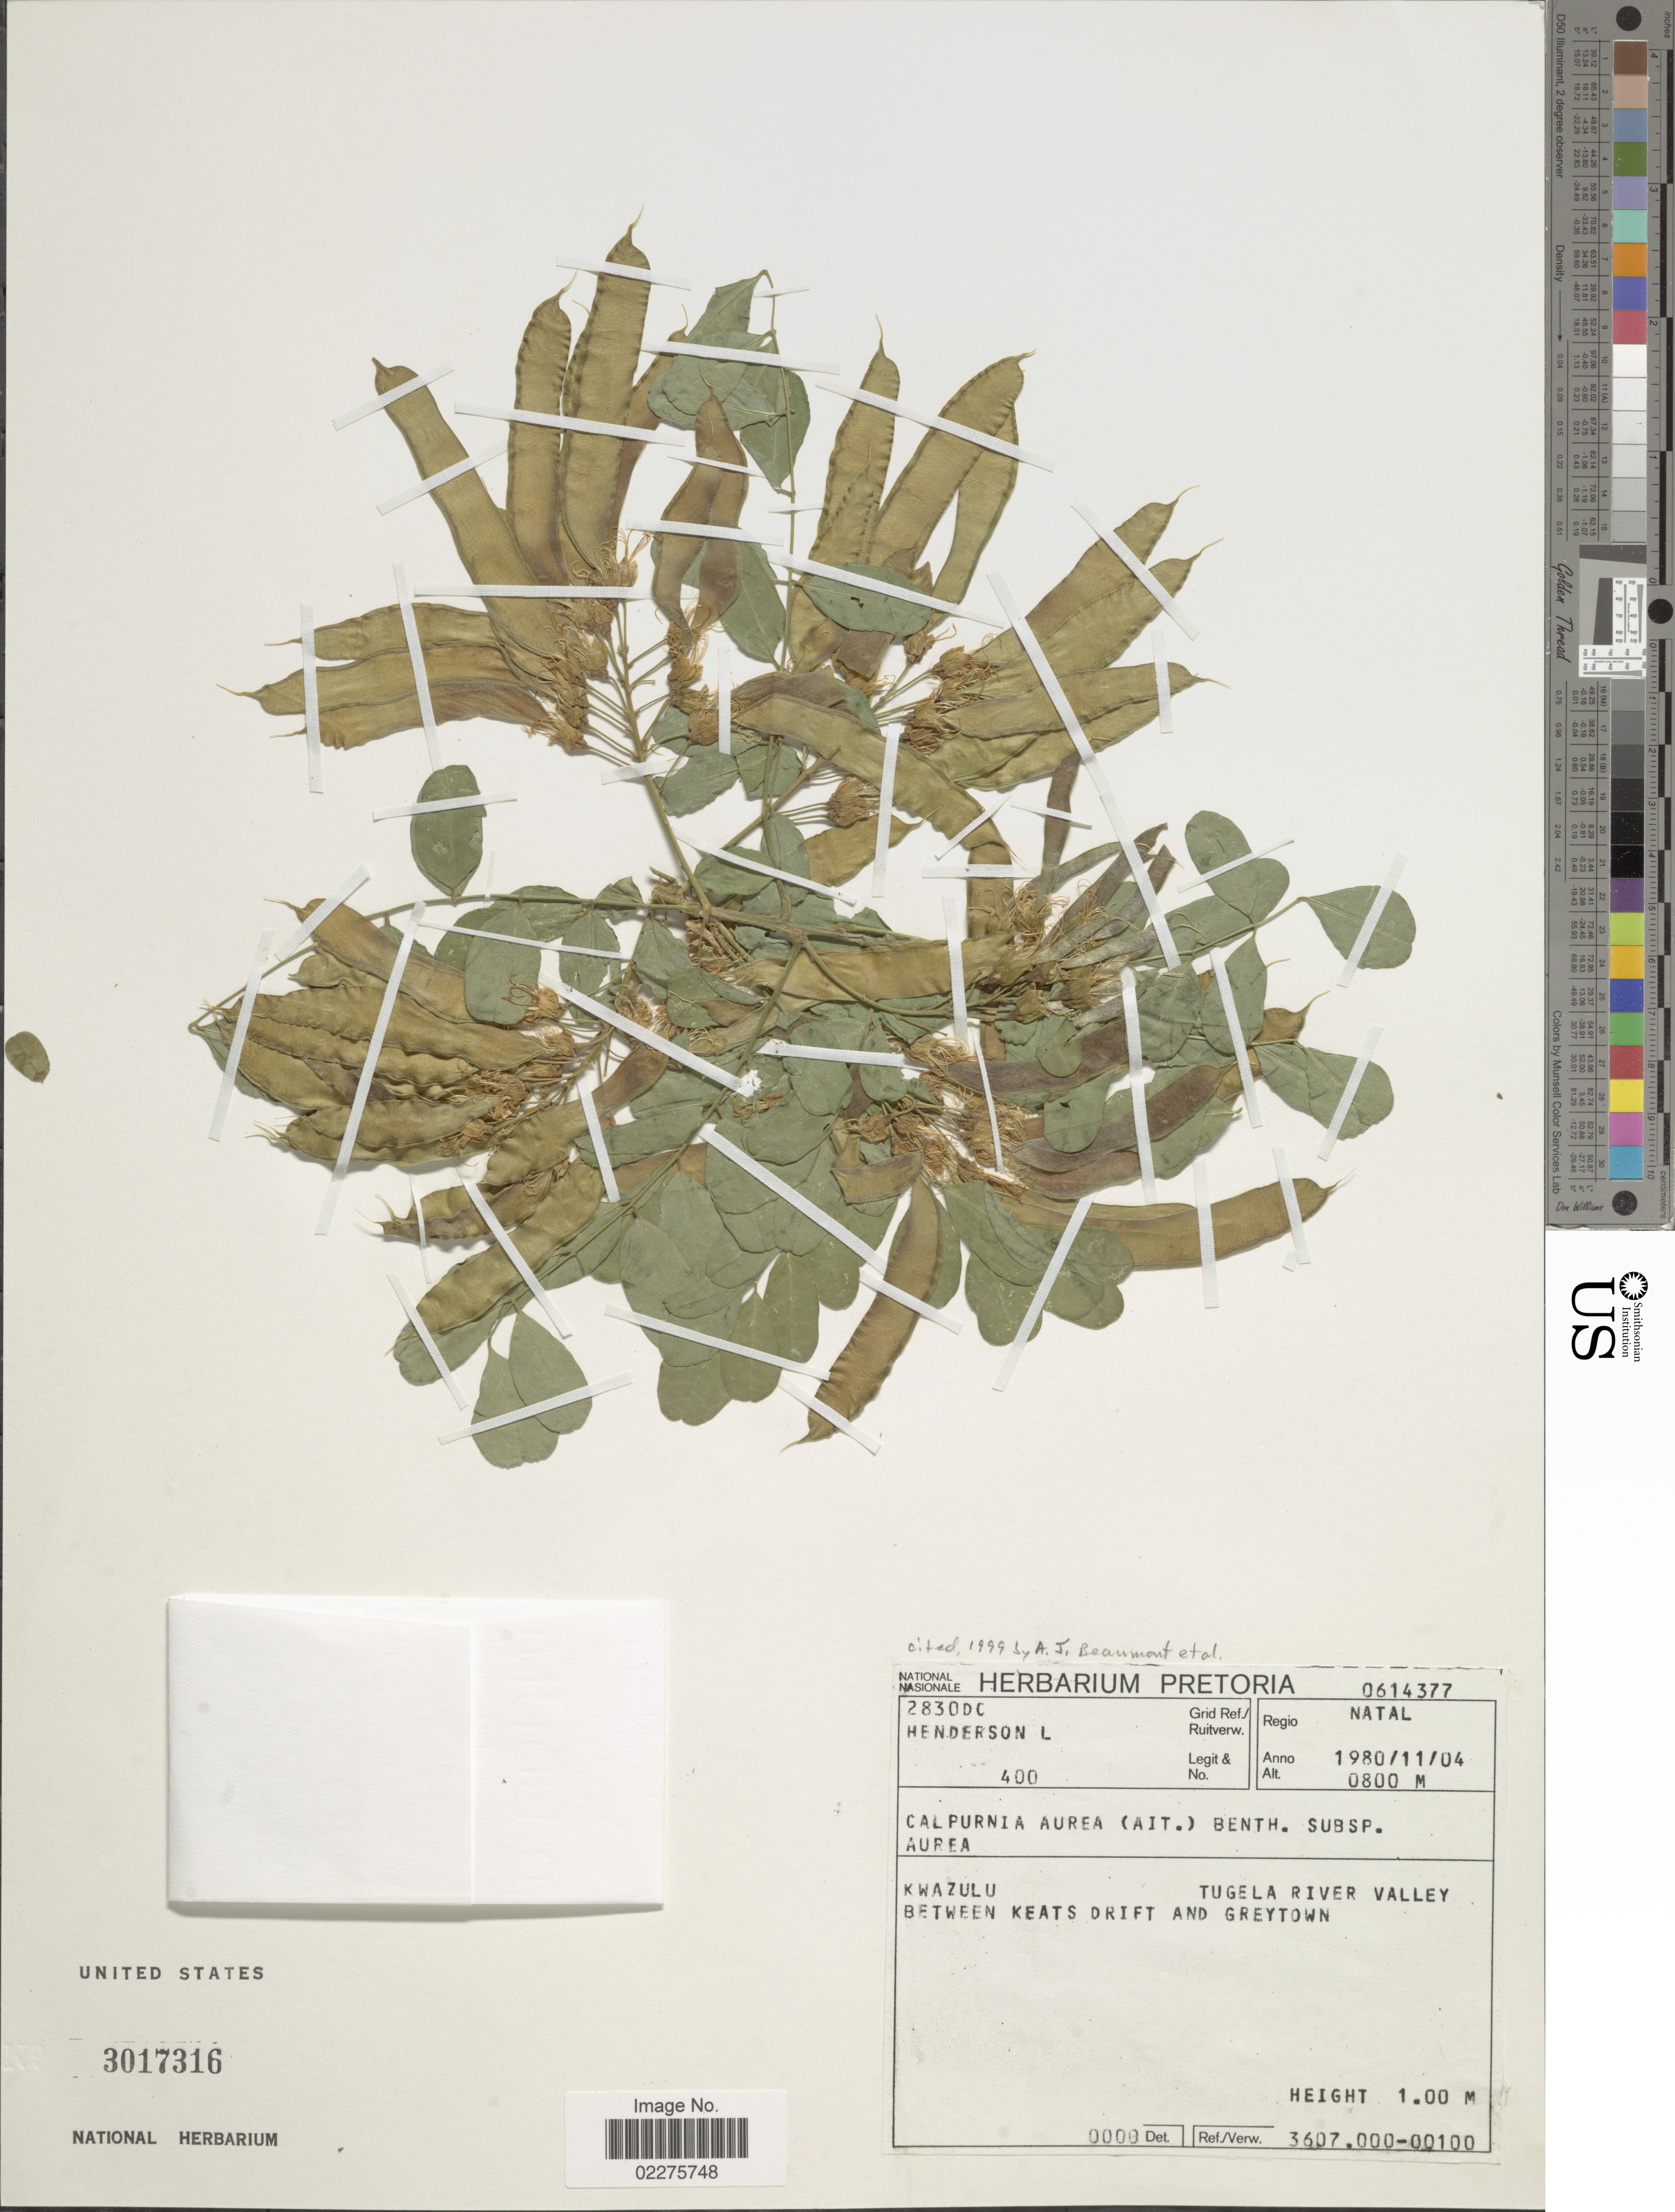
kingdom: Plantae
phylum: Tracheophyta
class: Magnoliopsida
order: Fabales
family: Fabaceae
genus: Calpurnia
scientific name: Calpurnia aurea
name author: (Aiton) Benth.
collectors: L. Henderson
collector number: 400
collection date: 1980-11-04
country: South Africa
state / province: KwaZulu-Natal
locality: Kwazulu. Tugela River valley. Between Keats Drift and Greytown. Regio Natal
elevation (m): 800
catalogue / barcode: US 3017316